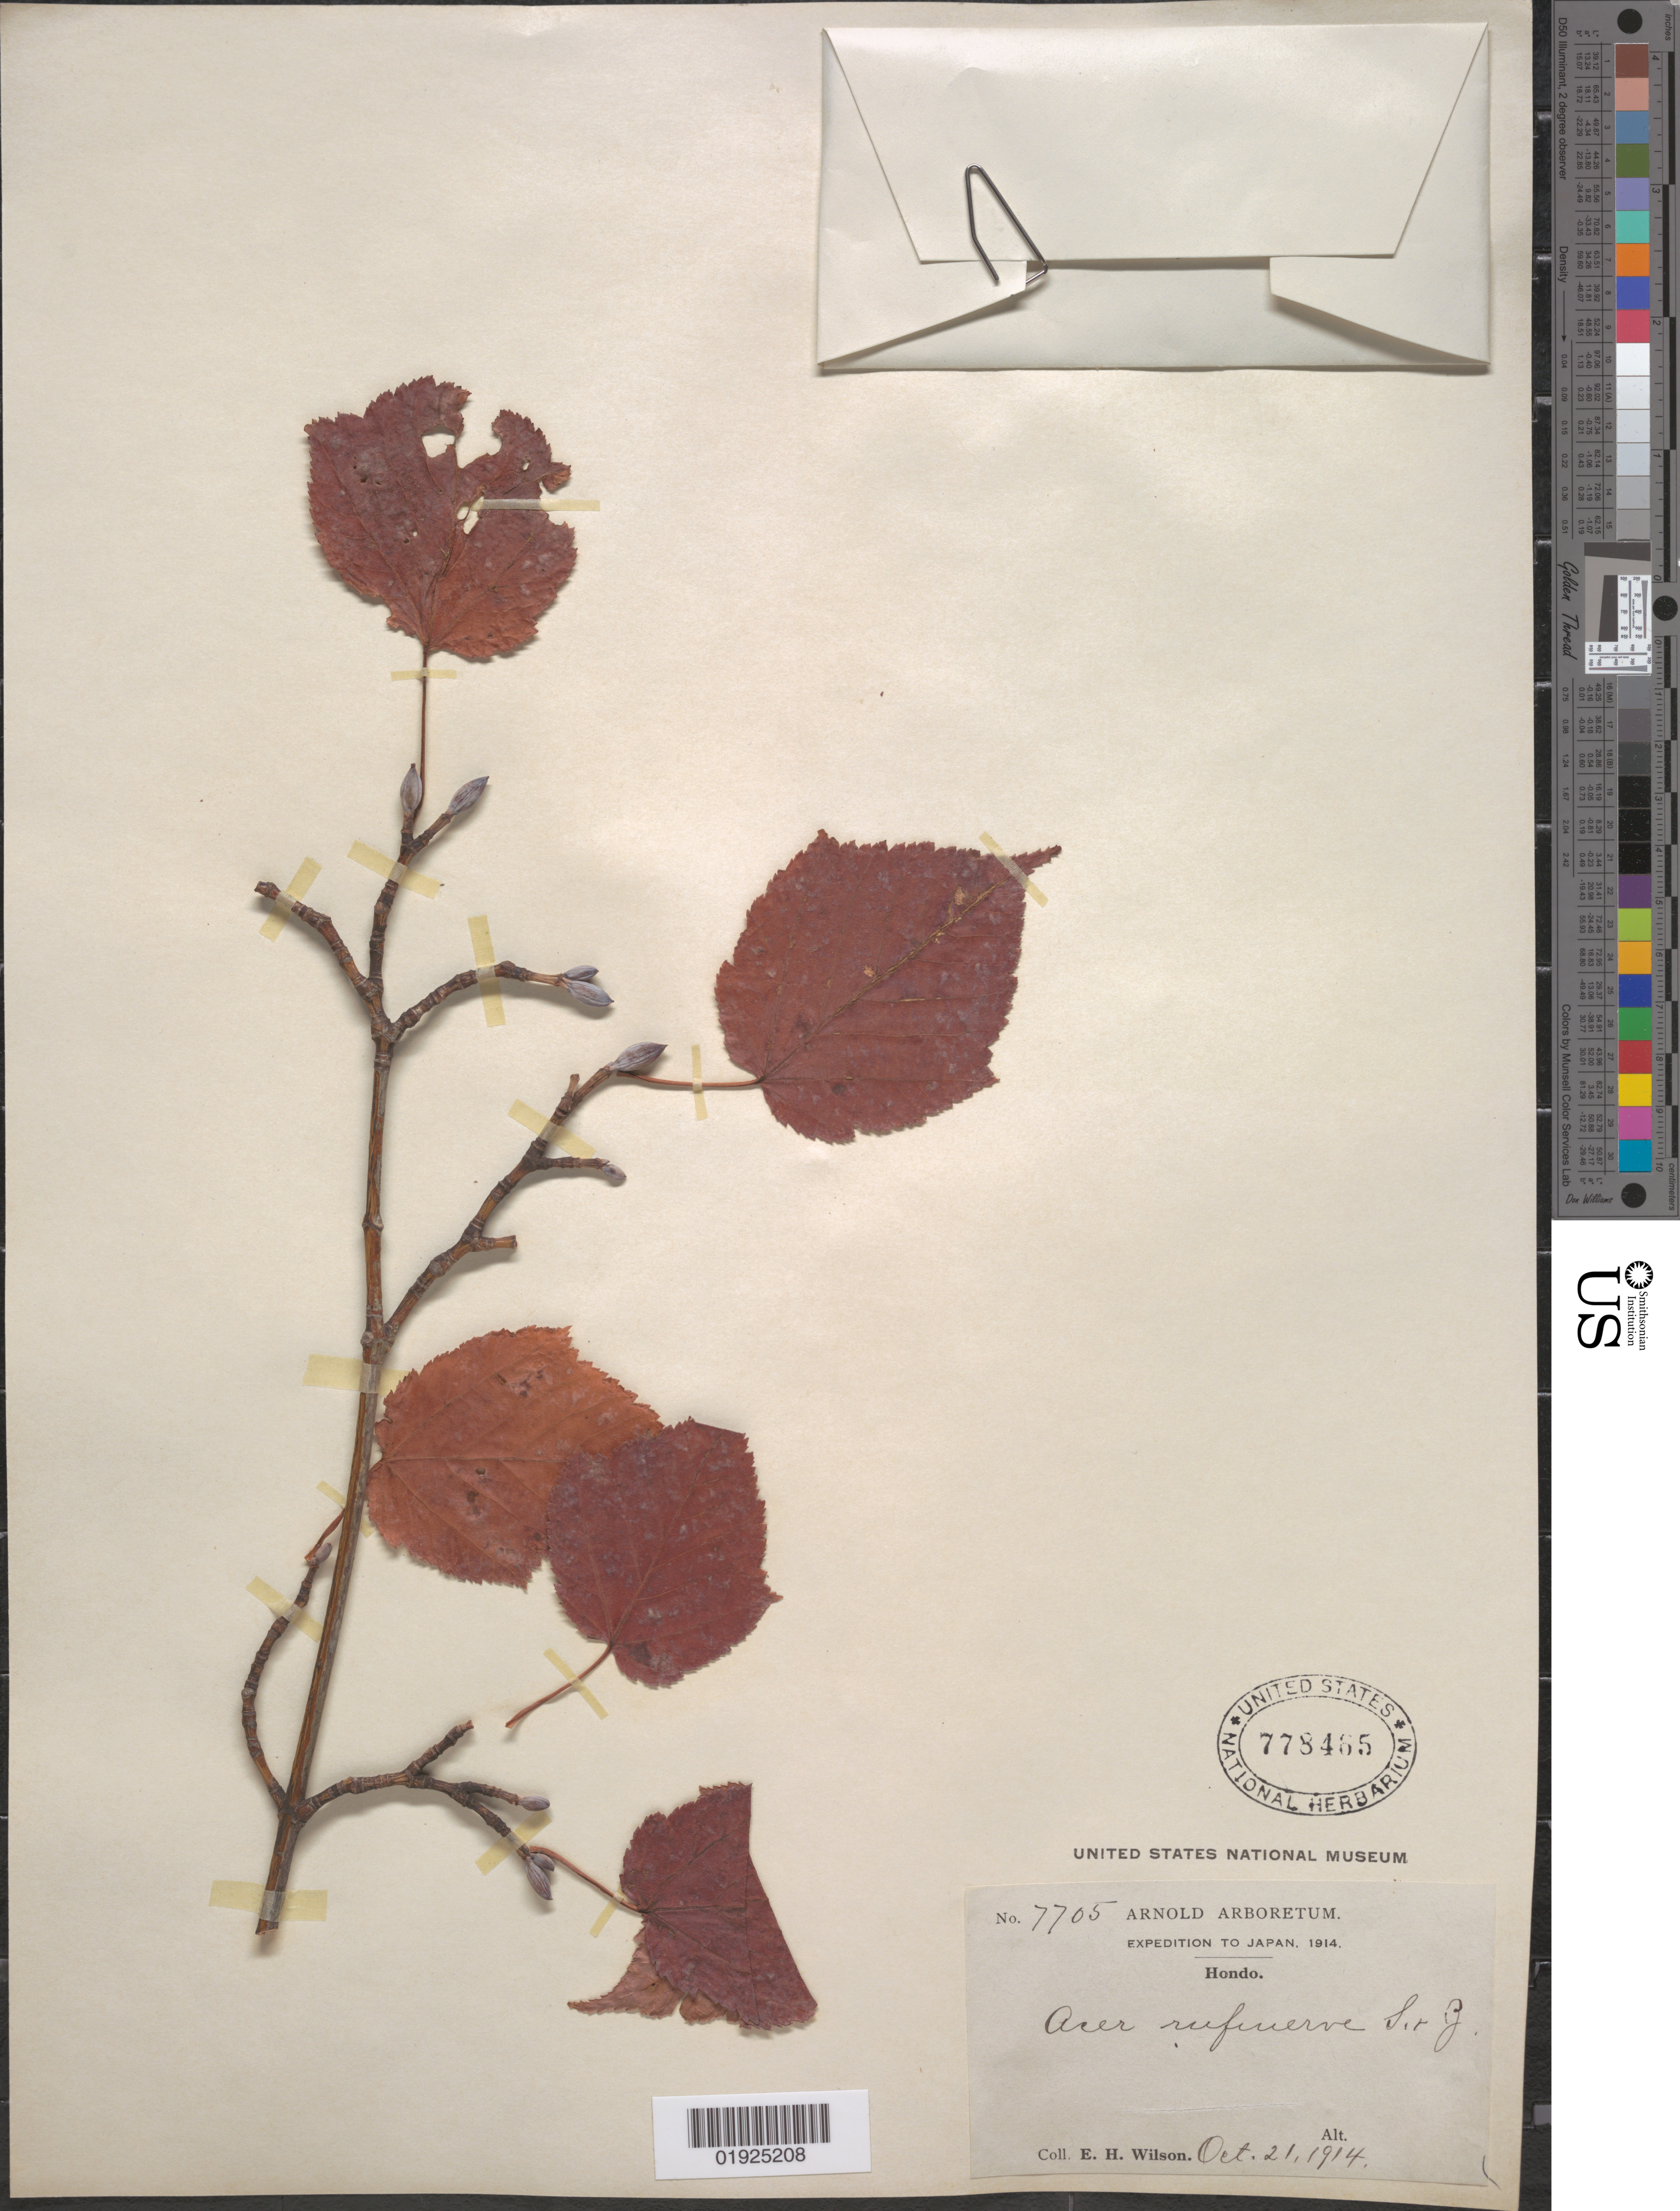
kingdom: Plantae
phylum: Tracheophyta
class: Magnoliopsida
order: Sapindales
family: Sapindaceae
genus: Acer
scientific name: Acer rufinerve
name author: Siebold & Zucc.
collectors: E. H. Wilson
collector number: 7705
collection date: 1914-10-21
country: Japan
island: Honshu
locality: Hondo [Honshu]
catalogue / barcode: US 778465